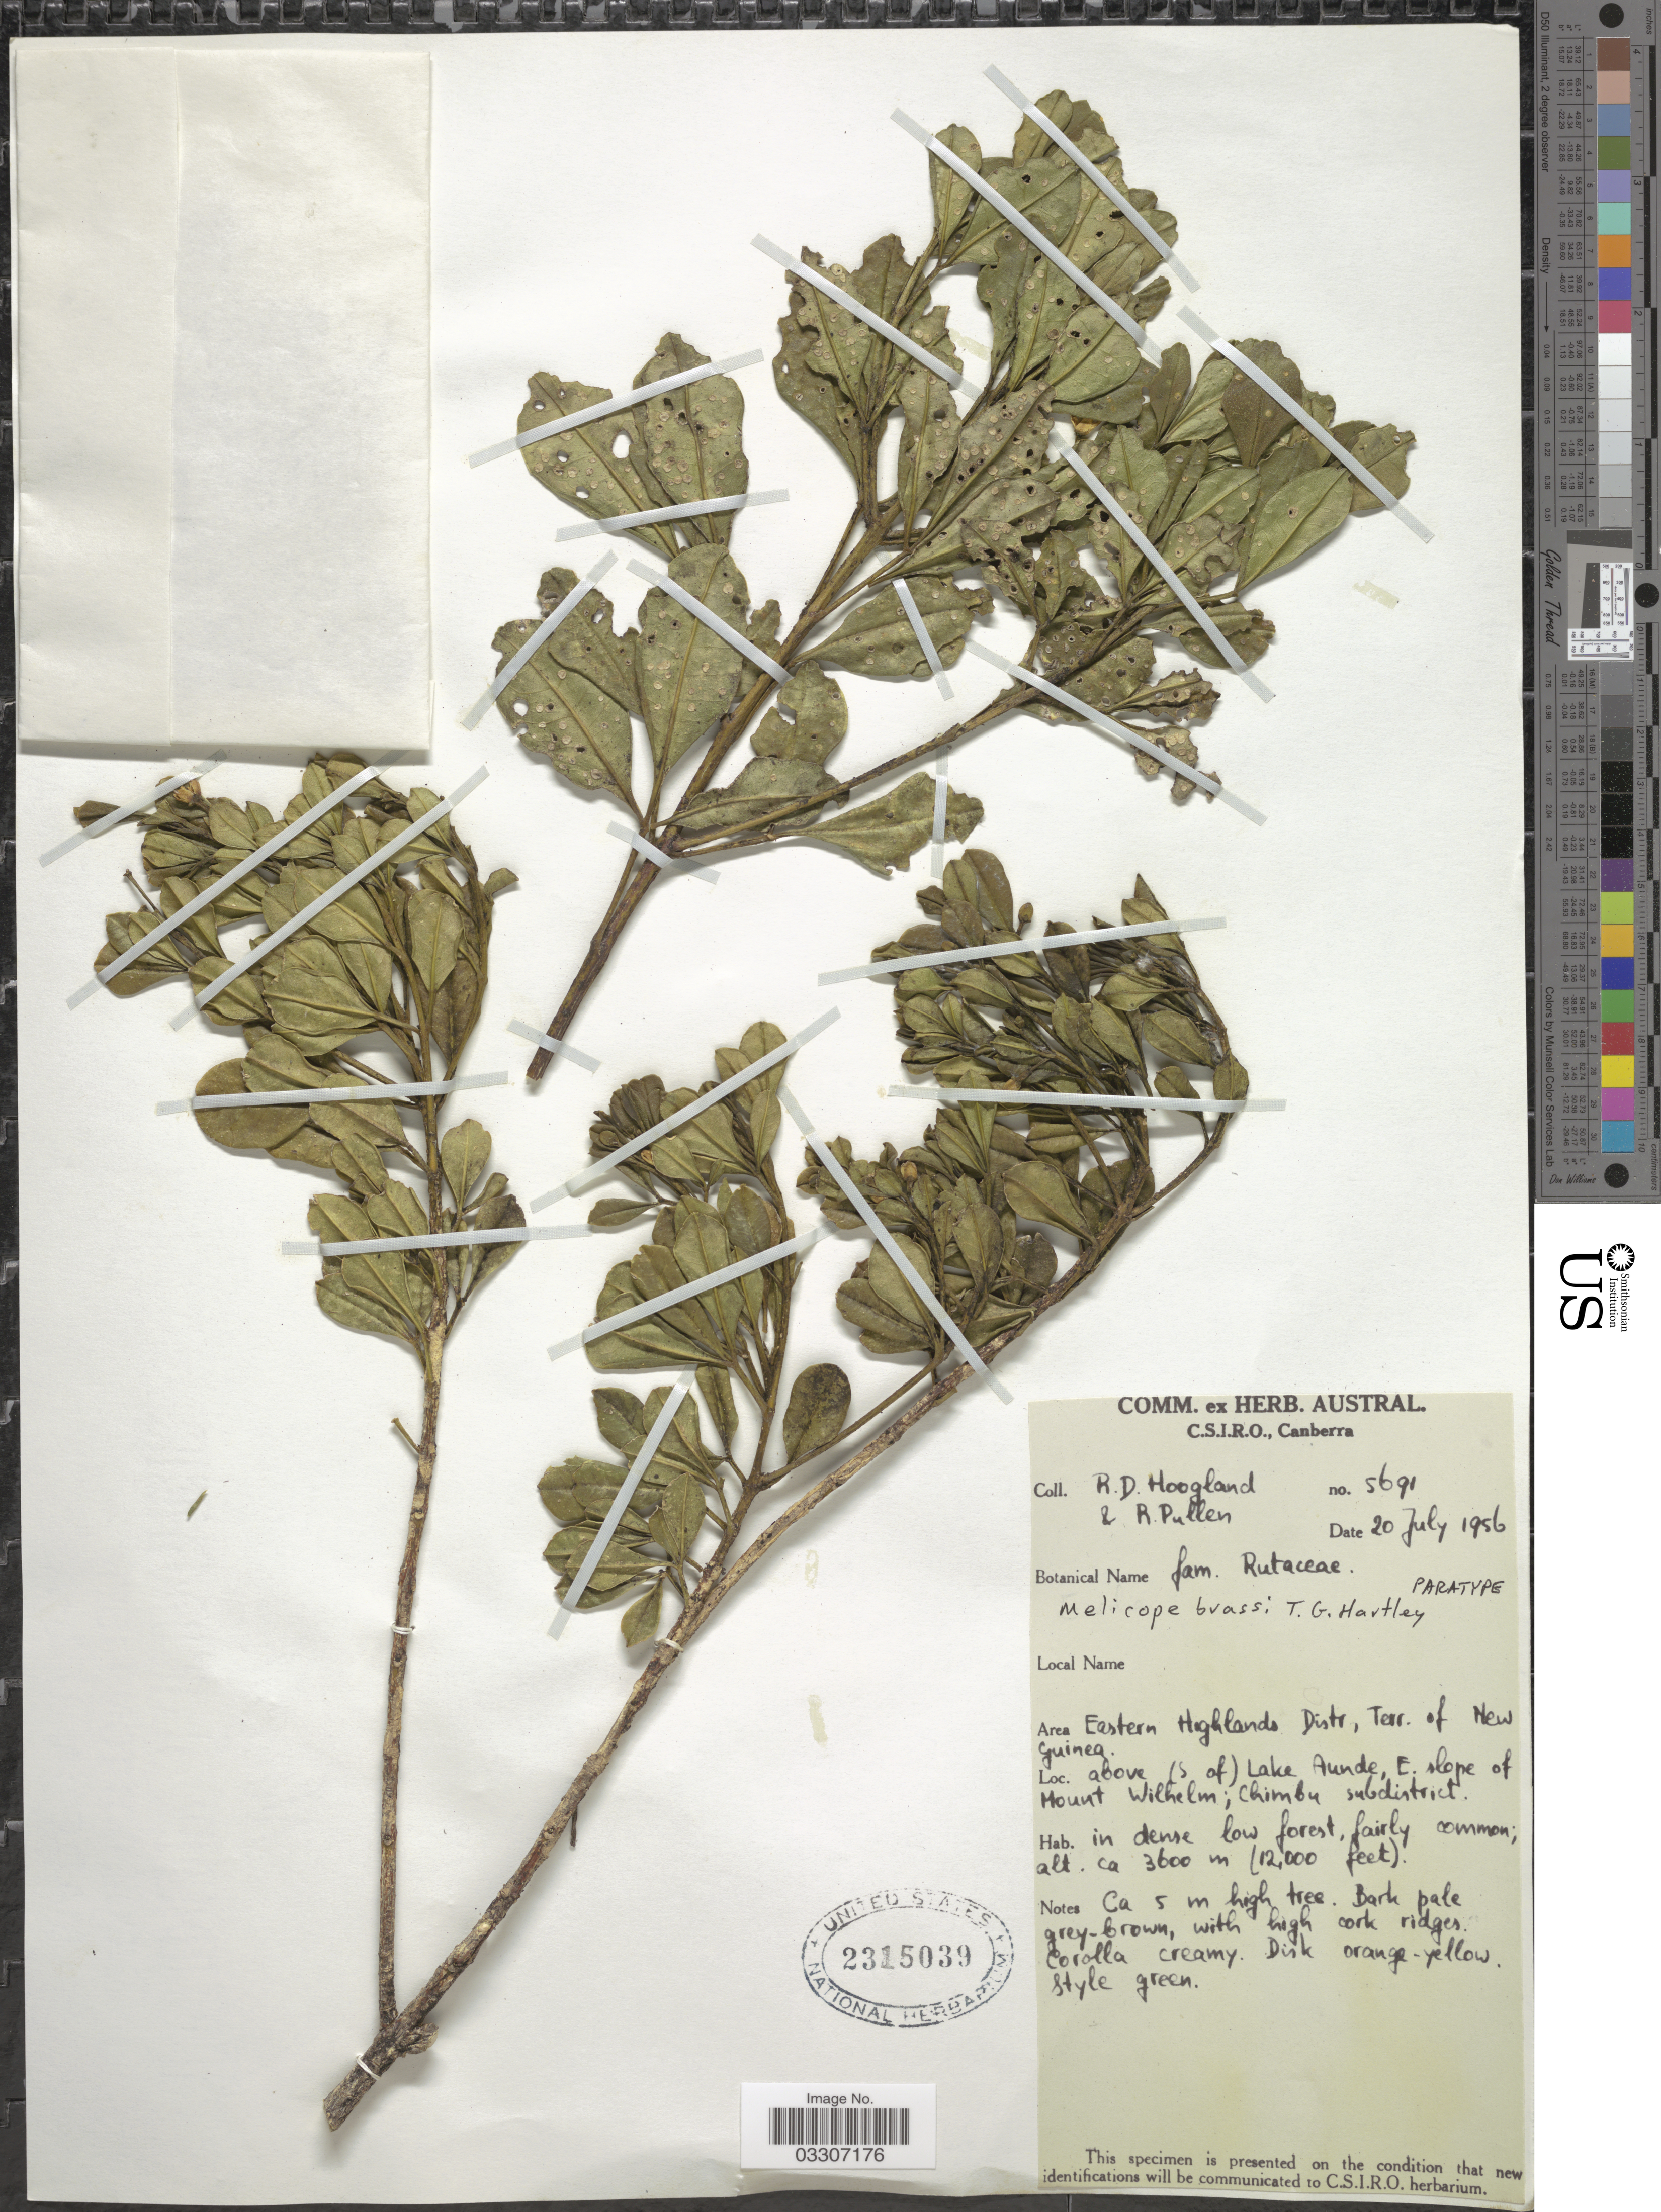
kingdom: Plantae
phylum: Tracheophyta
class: Magnoliopsida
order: Sapindales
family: Rutaceae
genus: Melicope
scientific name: Melicope brassii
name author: T.G. Hartley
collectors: R. D. Hoogland & R. Pullen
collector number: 5691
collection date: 1956-07-20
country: Papua New Guinea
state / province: Chimbu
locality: Eastern Highlands Distr. Terr. of New Guinea. Above (S of ) Lake Aunde, E. slope of Mount Wilhelm; Chimbu subdistrict.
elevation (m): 3658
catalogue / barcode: US 2315039